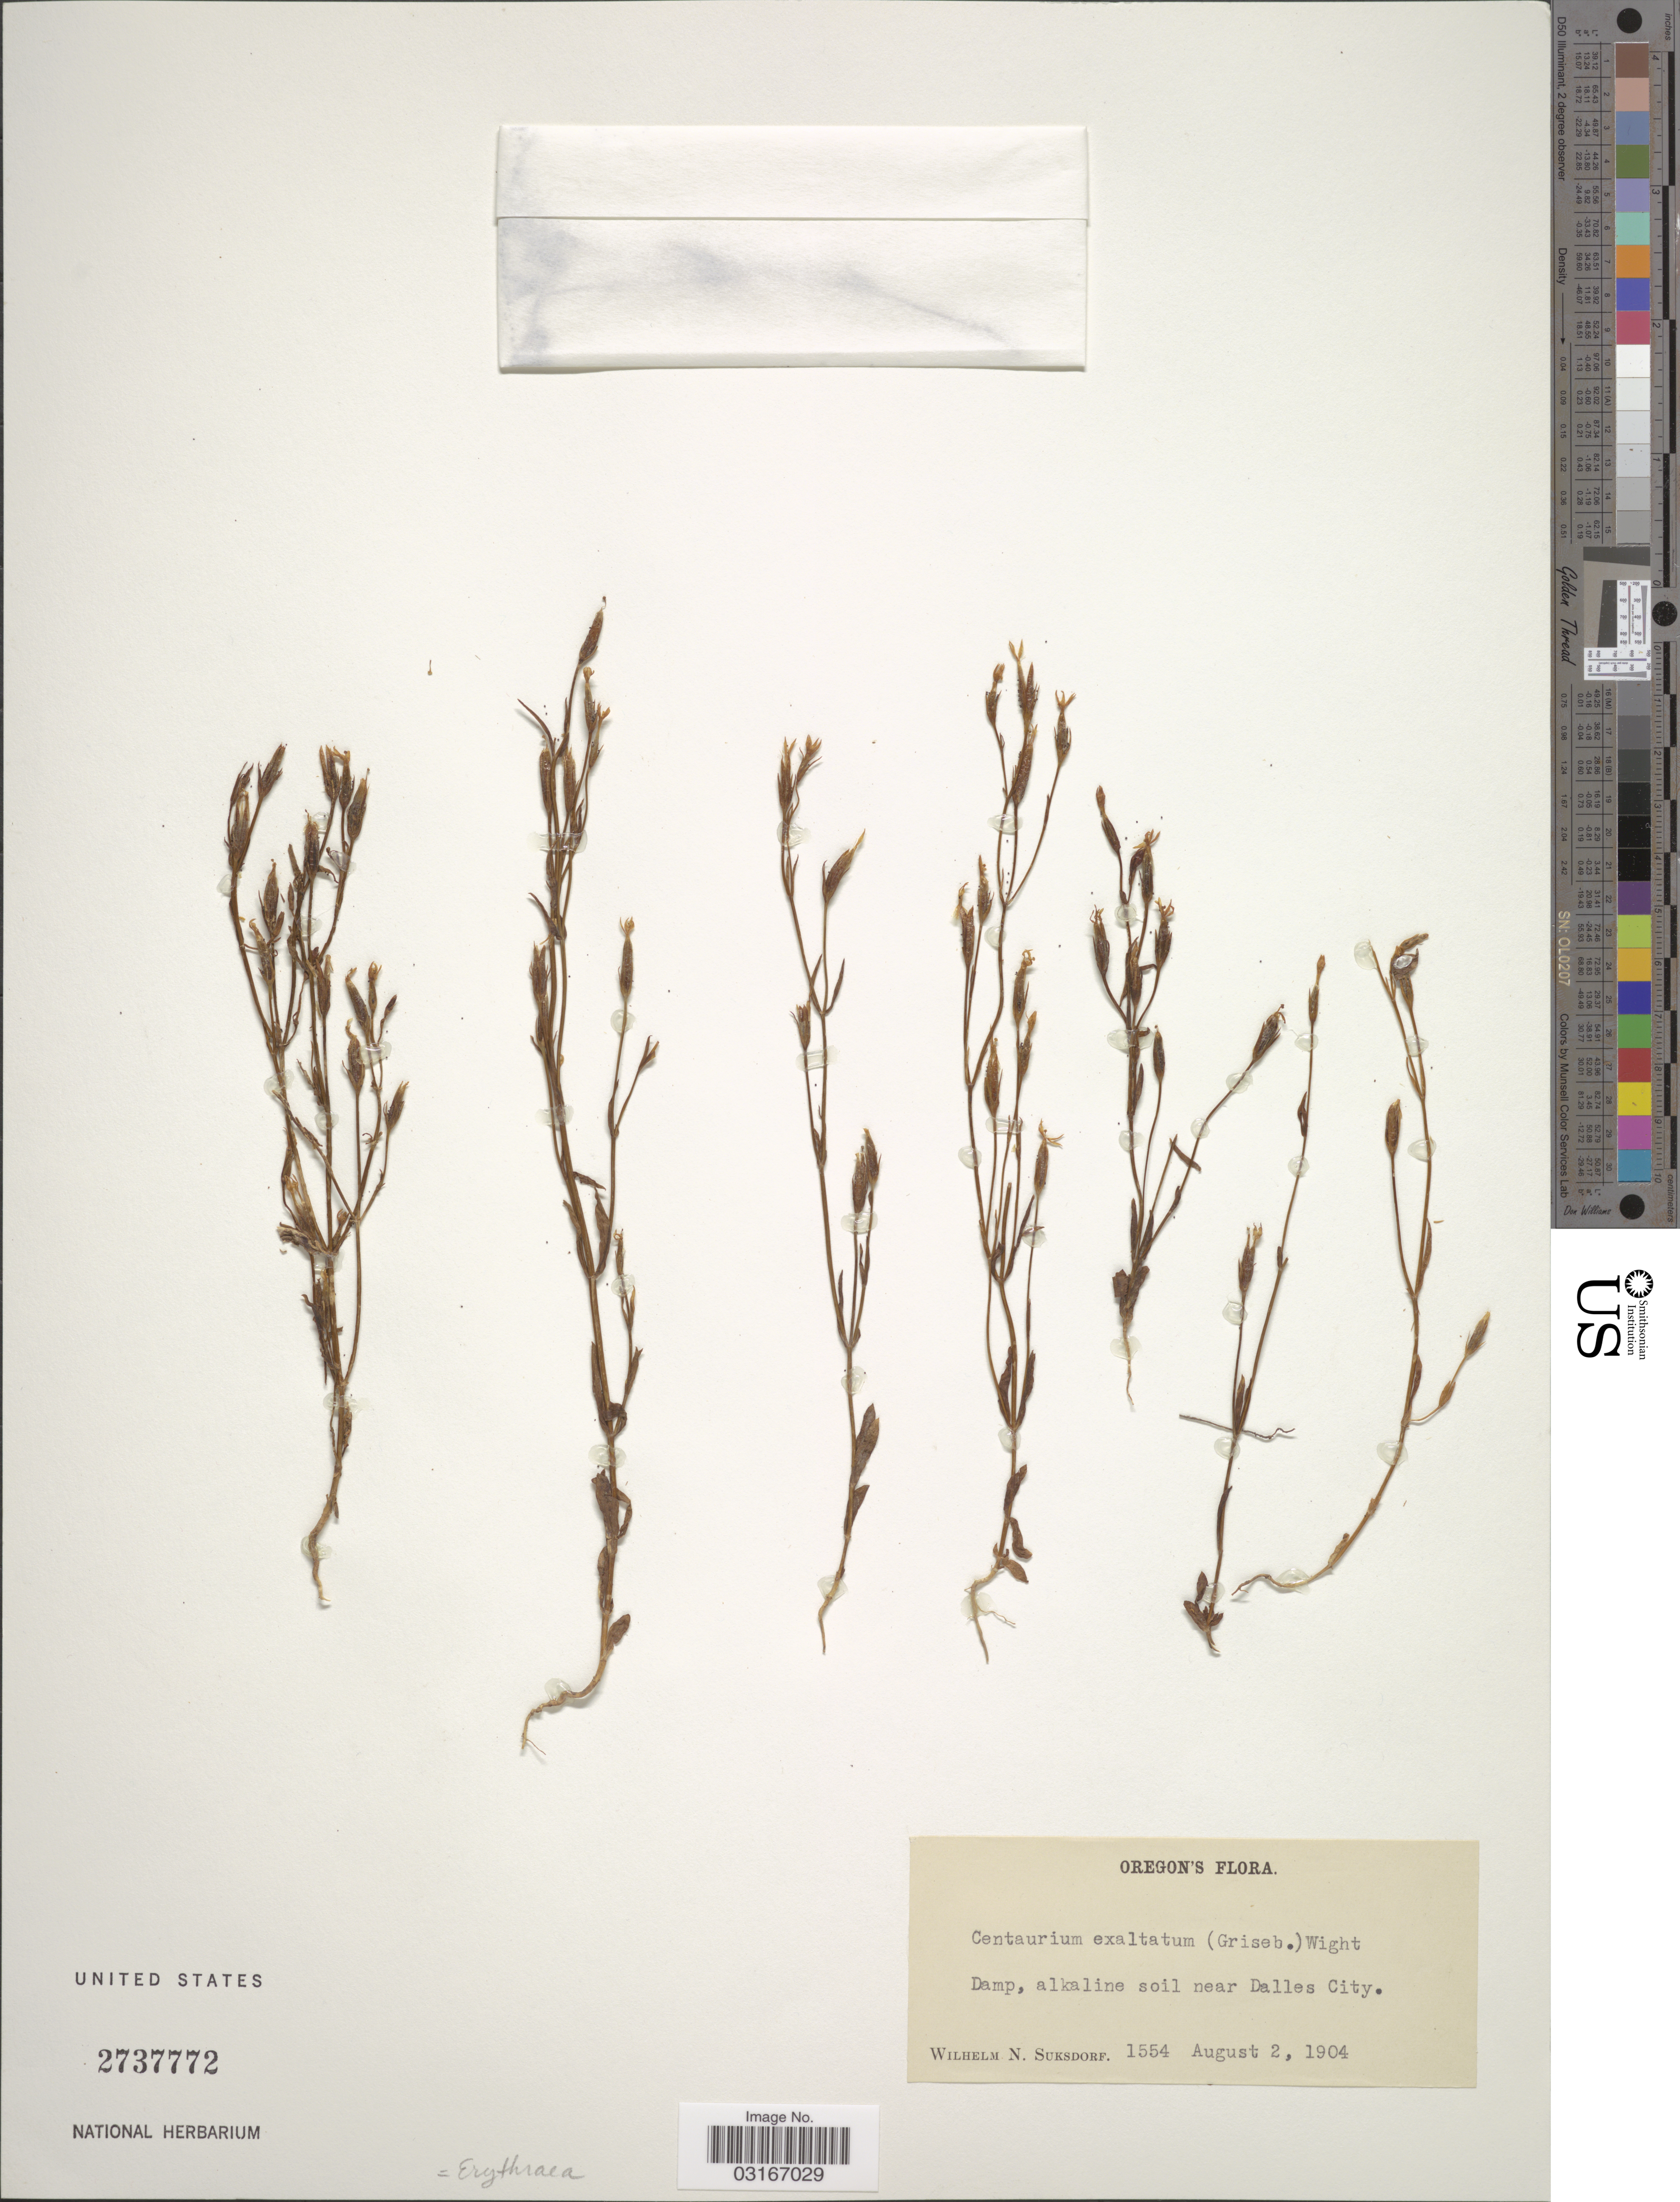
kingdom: Plantae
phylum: Tracheophyta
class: Magnoliopsida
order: Gentianales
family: Gentianaceae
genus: Centaurium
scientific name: Centaurium exaltatum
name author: (Griseb.) W. Wight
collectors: W. N. Suksdorf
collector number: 1554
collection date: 1904-08-02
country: United States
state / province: Oregon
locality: Damp, alkaline soil near Dalles City.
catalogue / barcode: US 2737772